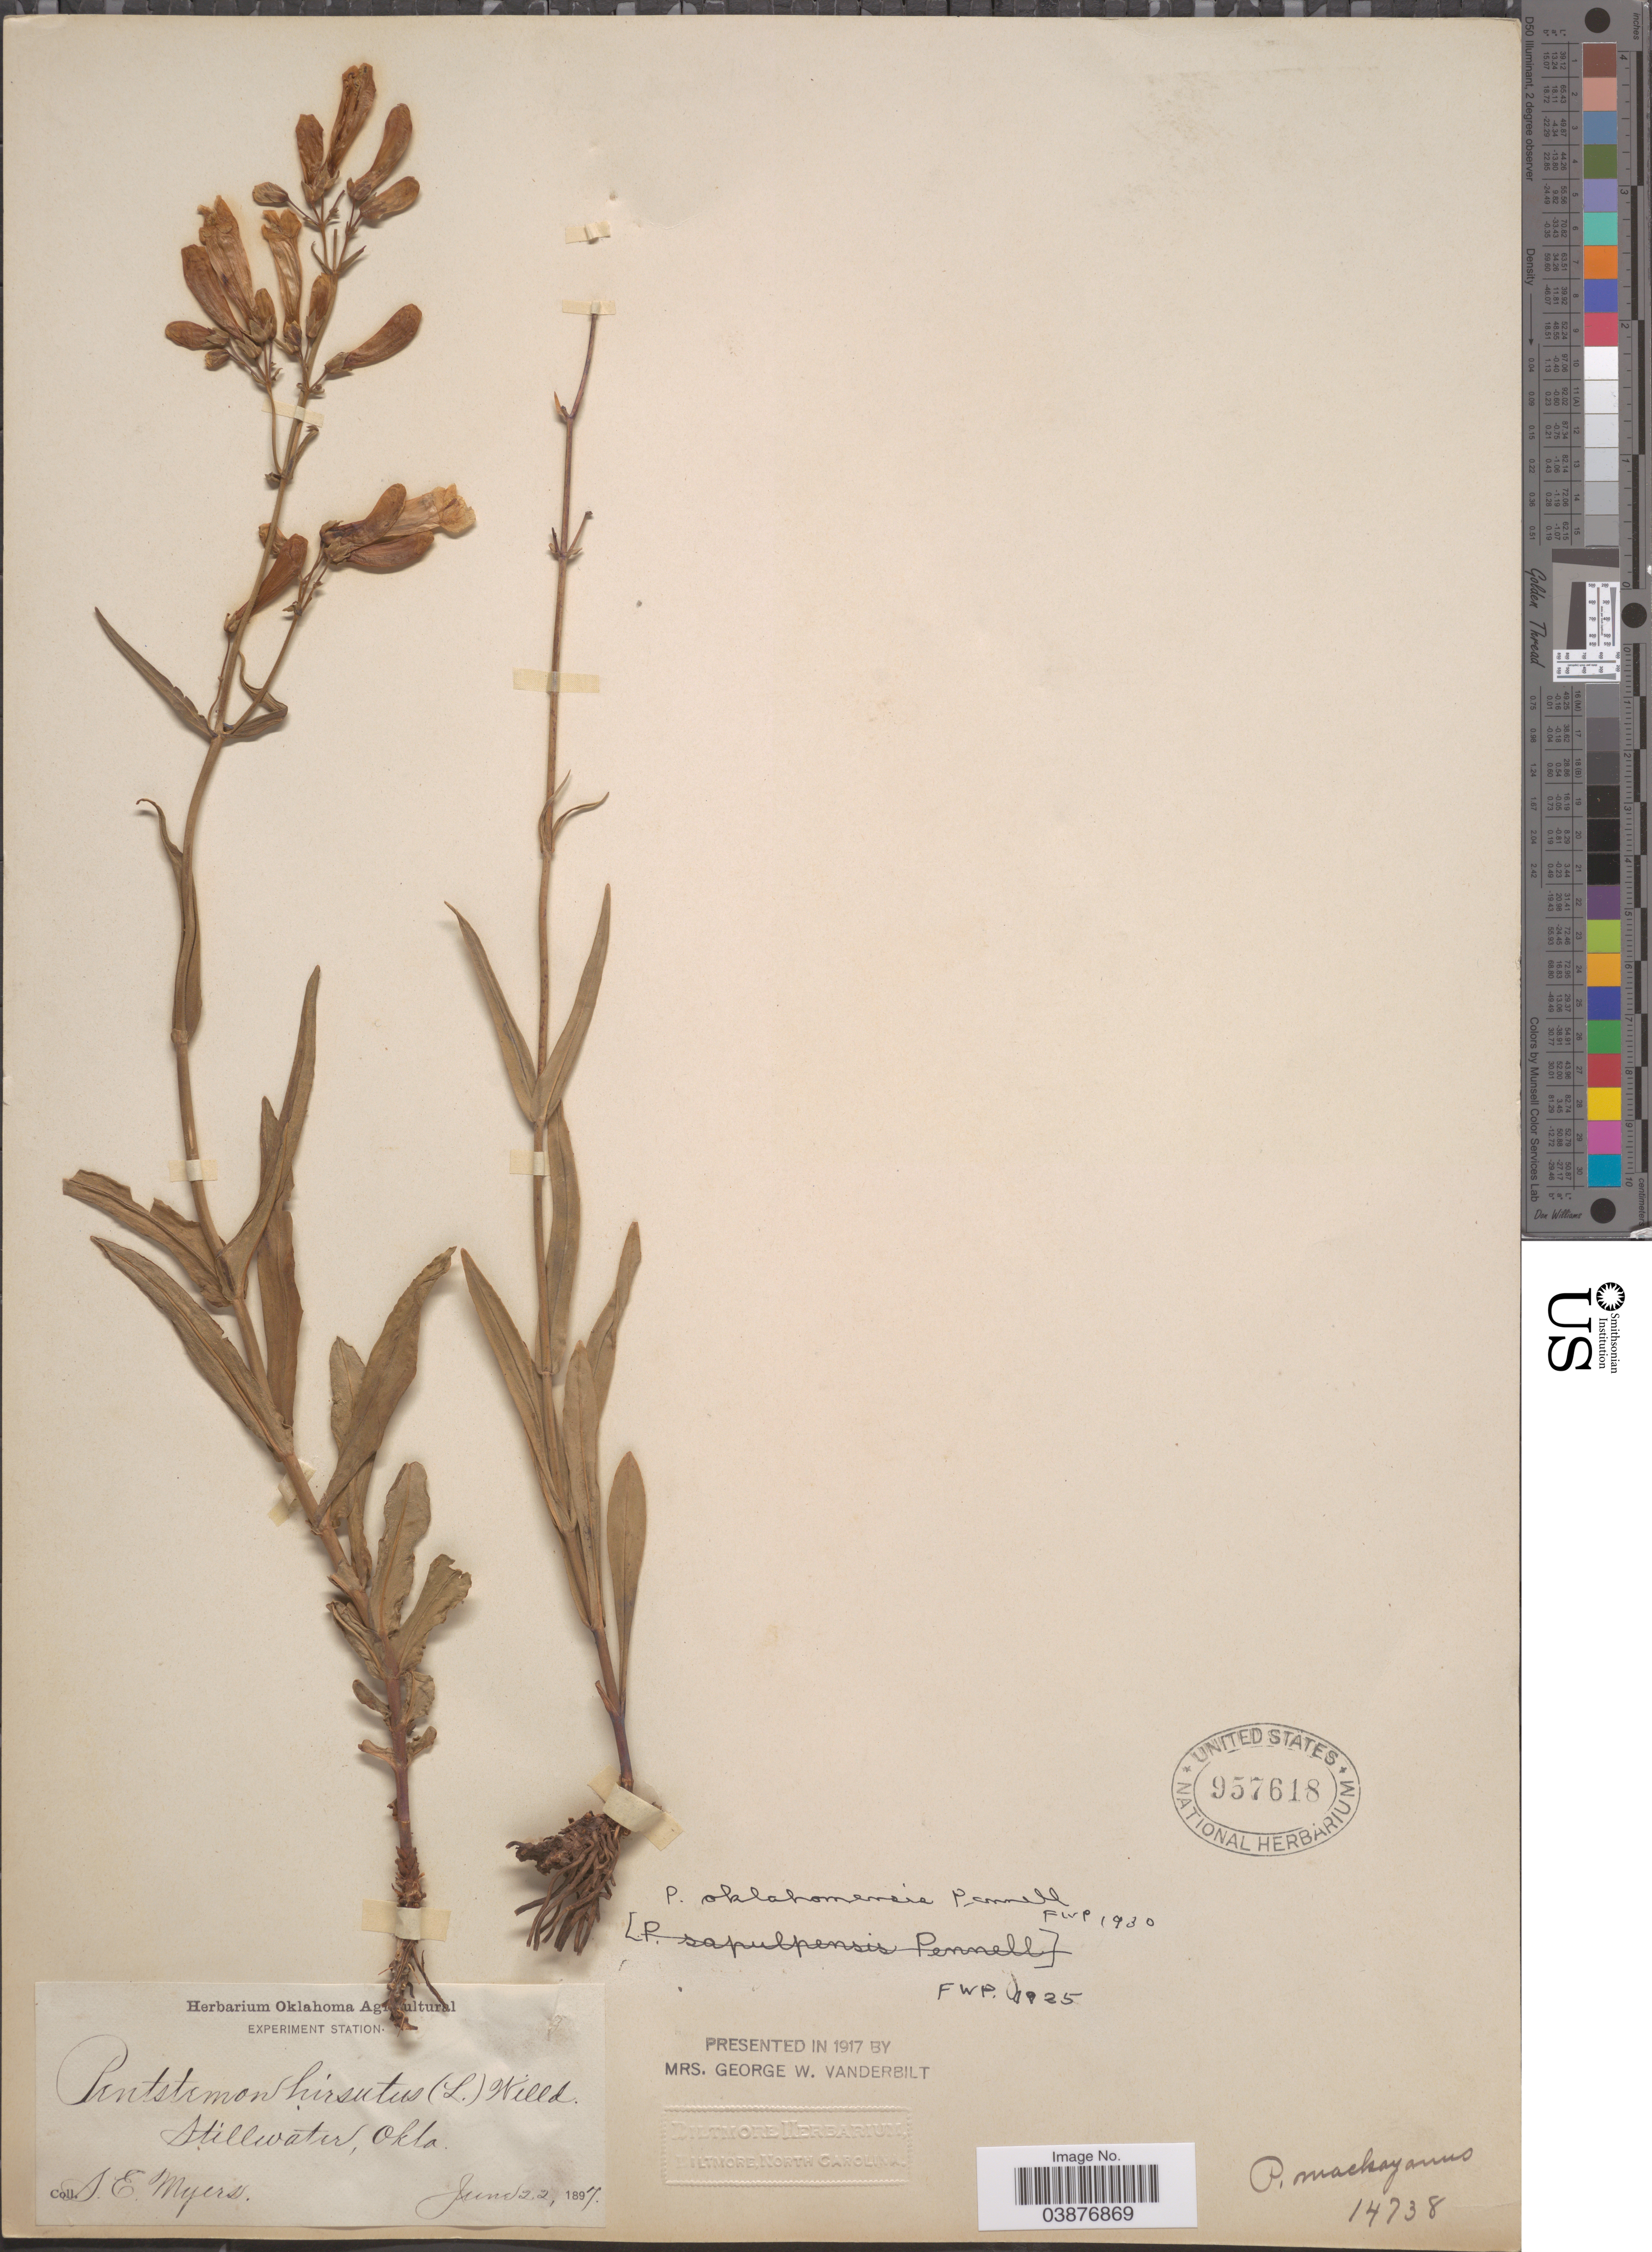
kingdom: Plantae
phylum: Tracheophyta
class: Magnoliopsida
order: Lamiales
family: Plantaginaceae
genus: Penstemon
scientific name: Penstemon oklahomensis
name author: Pennell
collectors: S. Myers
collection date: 1897-06-22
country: United States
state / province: Oklahoma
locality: Stillwater.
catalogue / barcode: US 957618